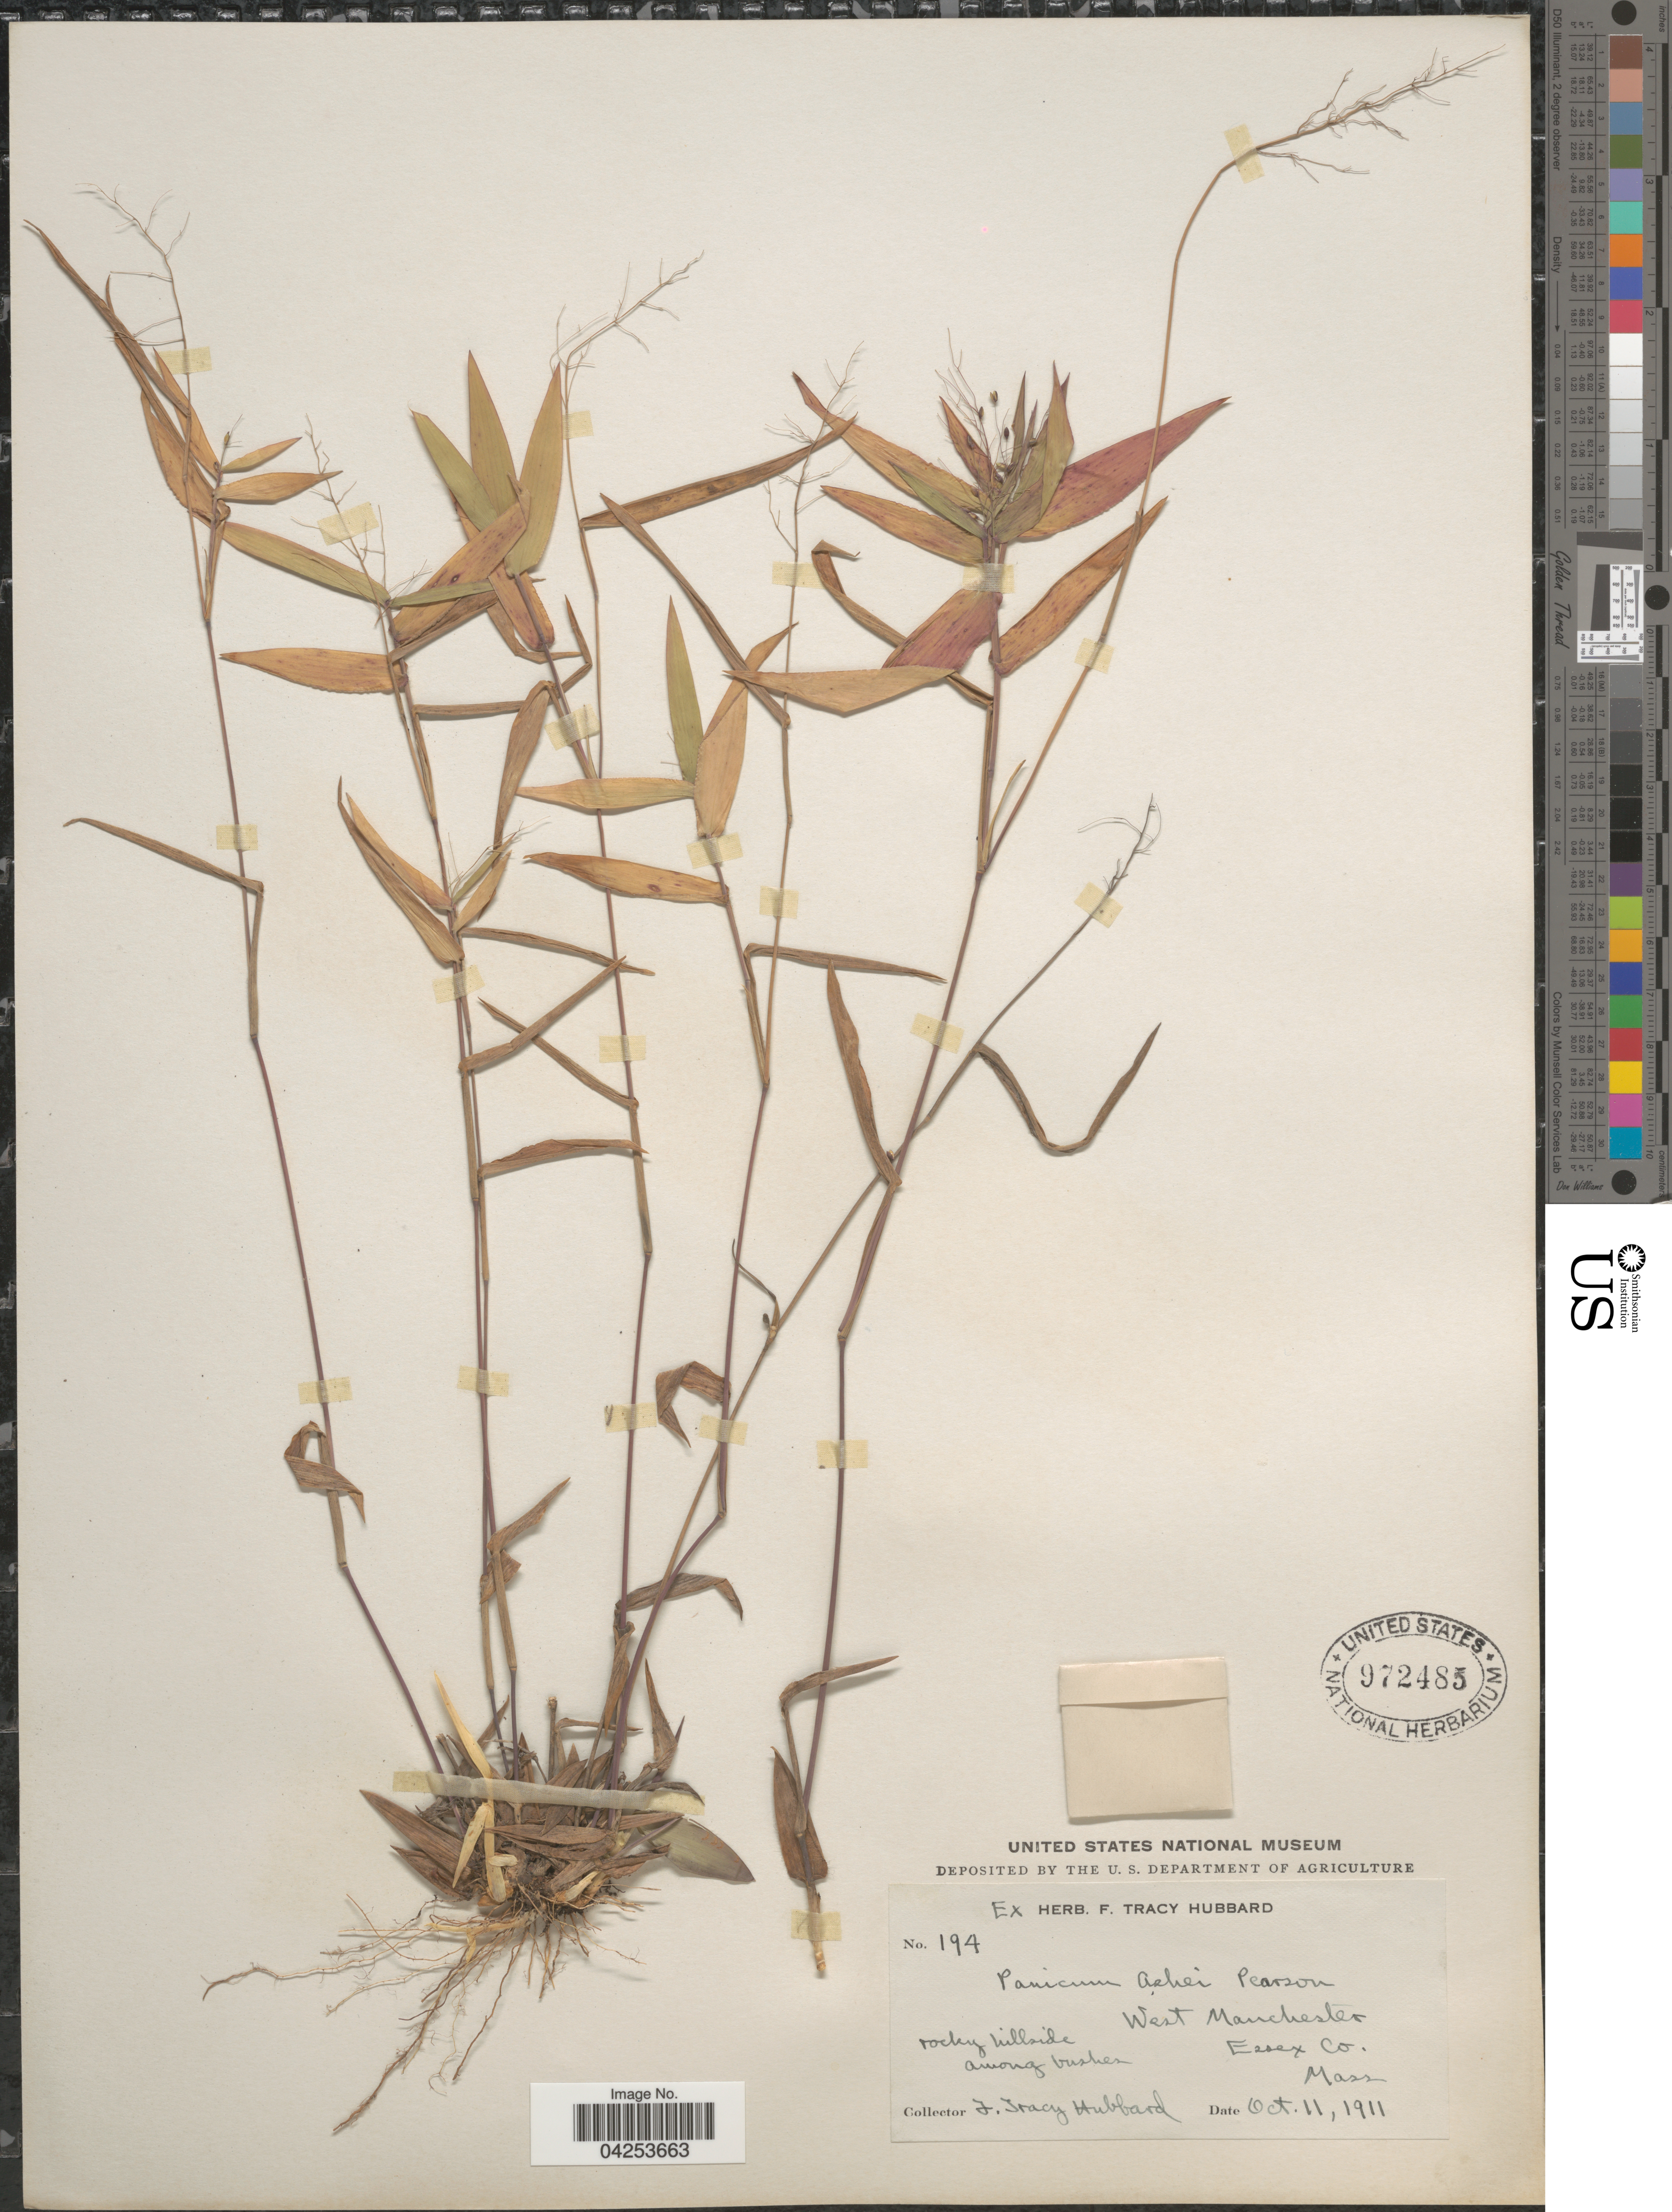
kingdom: Plantae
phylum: Tracheophyta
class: Liliopsida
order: Poales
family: Poaceae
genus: Dichanthelium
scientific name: Dichanthelium commutatum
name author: (Schult.) Gould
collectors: F. T. Hubbard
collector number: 194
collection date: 1911-10-11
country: United States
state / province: Massachusetts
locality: West Manchester Essex Co.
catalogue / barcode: US 972485